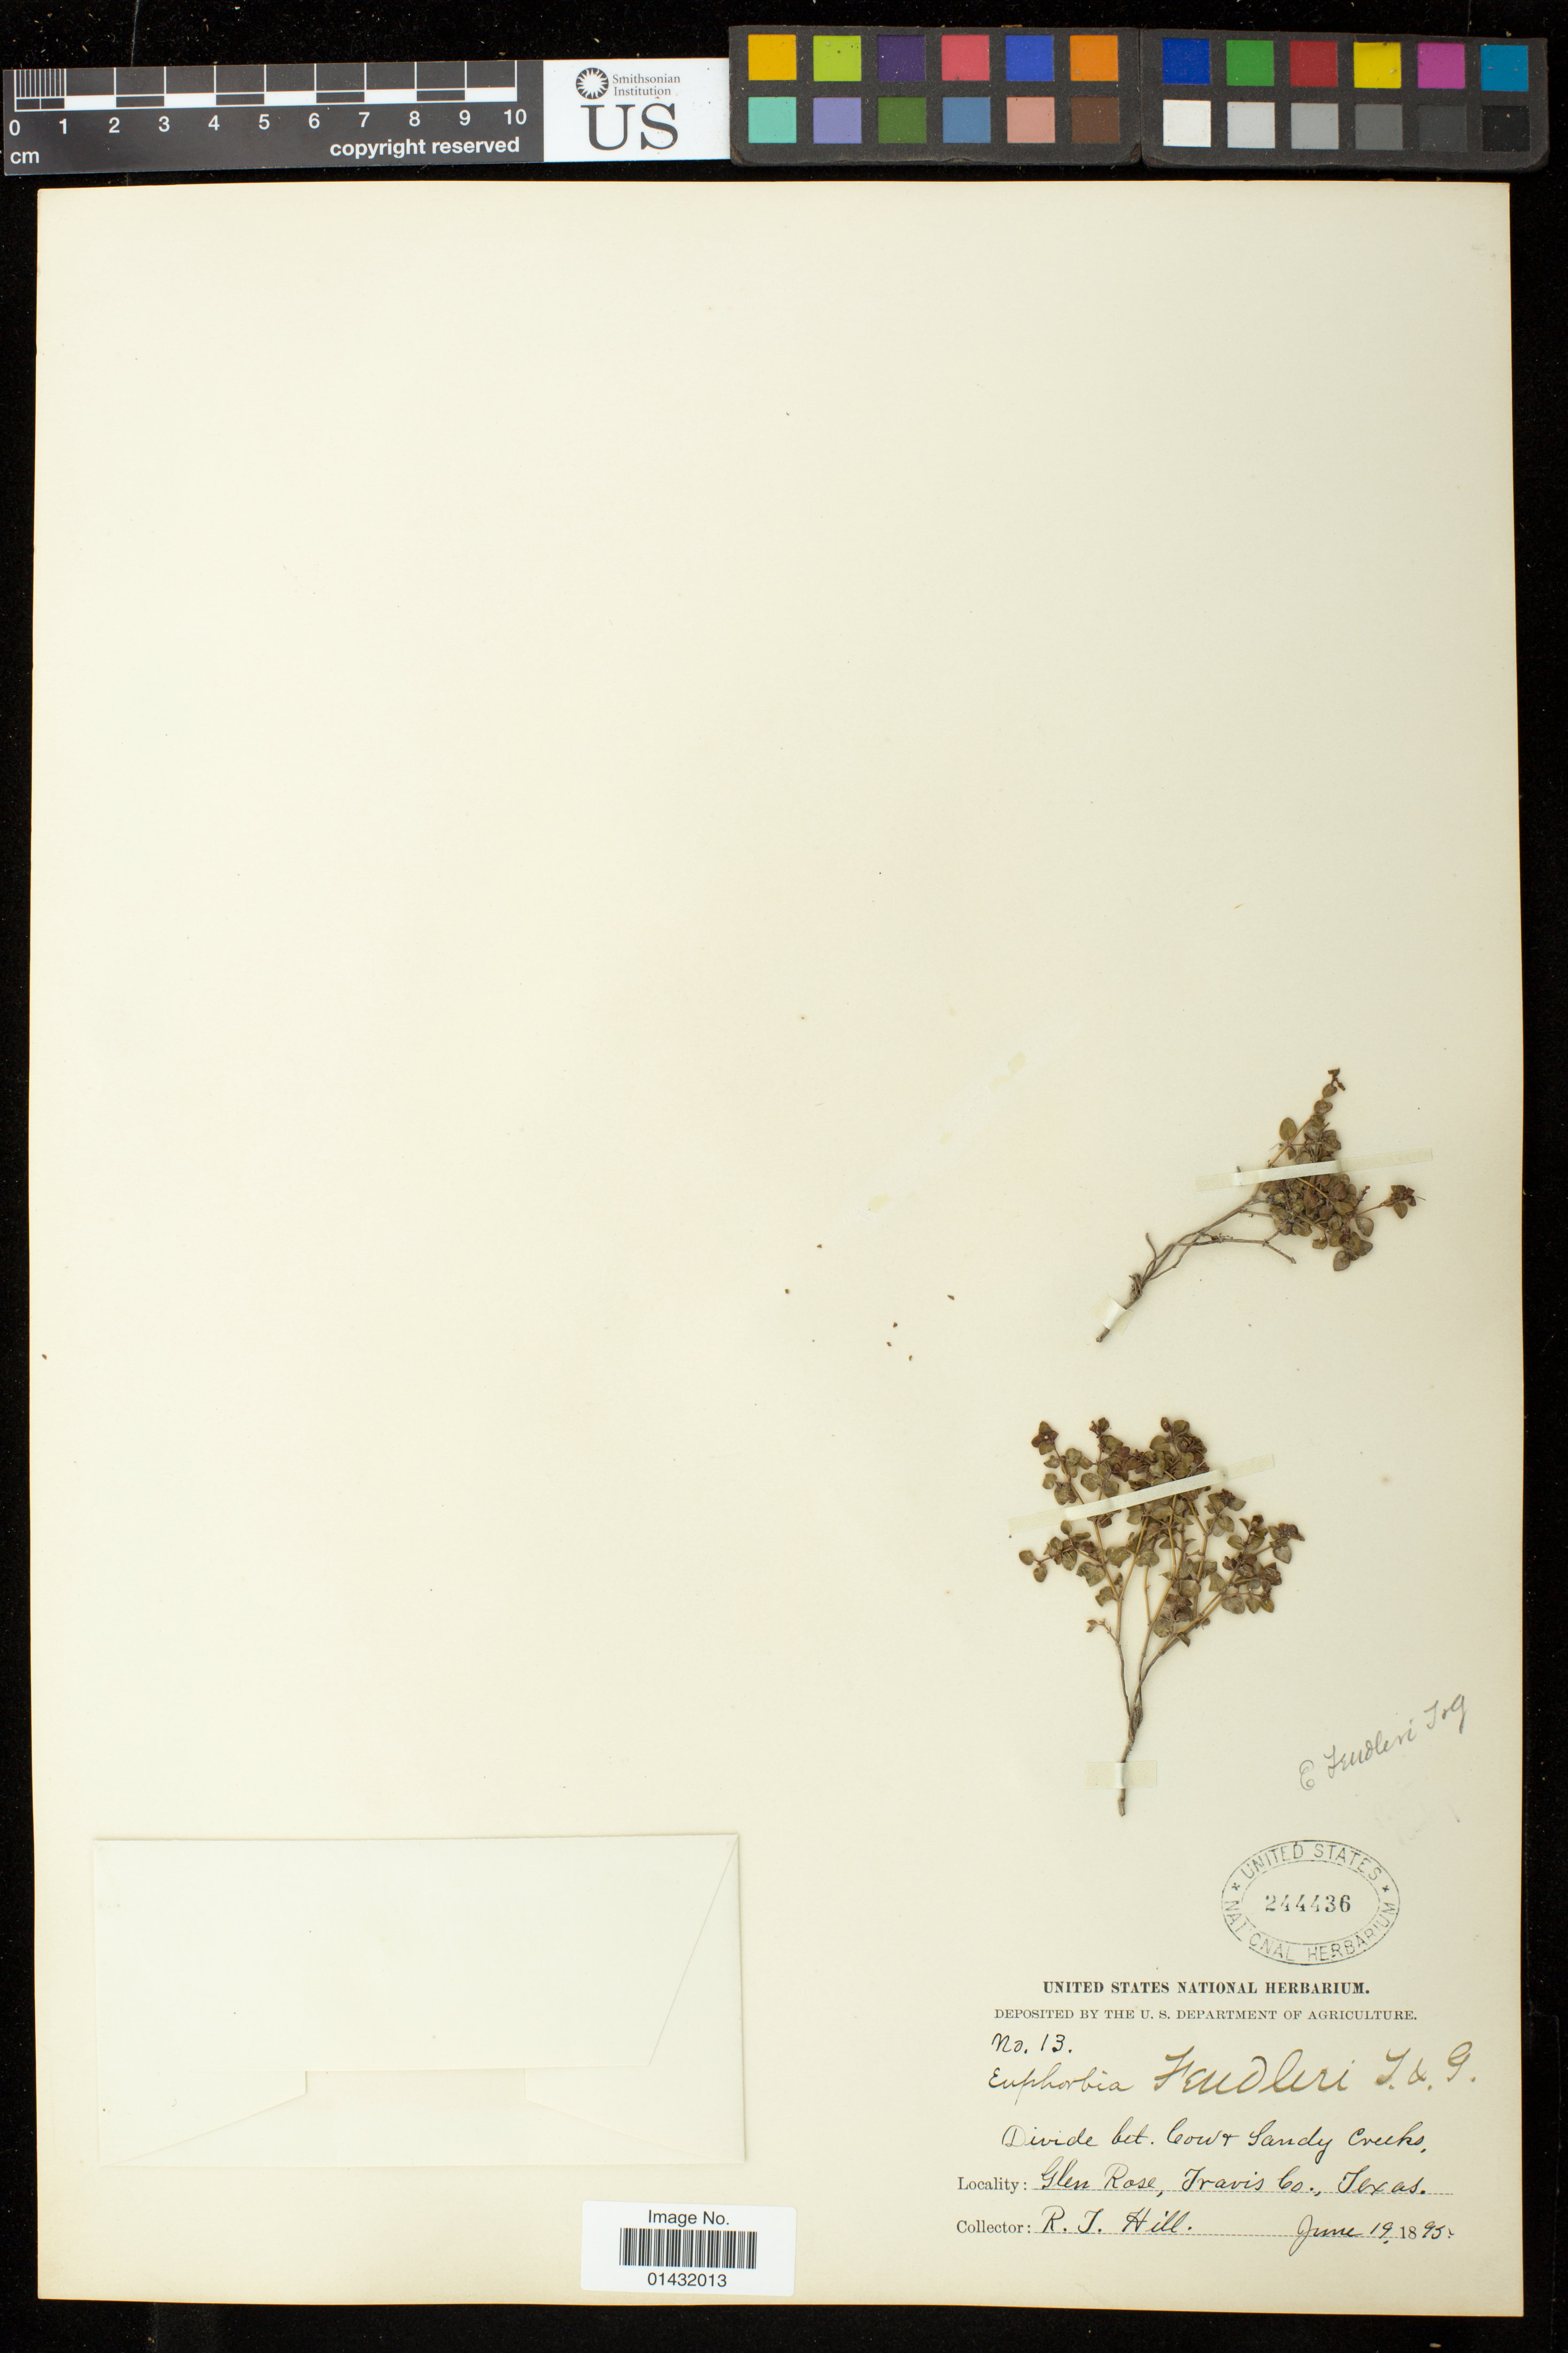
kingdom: Plantae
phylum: Tracheophyta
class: Magnoliopsida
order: Malpighiales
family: Euphorbiaceae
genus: Euphorbia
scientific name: Euphorbia fendleri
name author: Torr. & A. Gray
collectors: R. Hill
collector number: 13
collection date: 1895-06-19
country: United States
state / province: Texas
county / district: Travis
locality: Divide bet. Cow & Sandy Creeks, Glen Rose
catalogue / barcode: US 244436